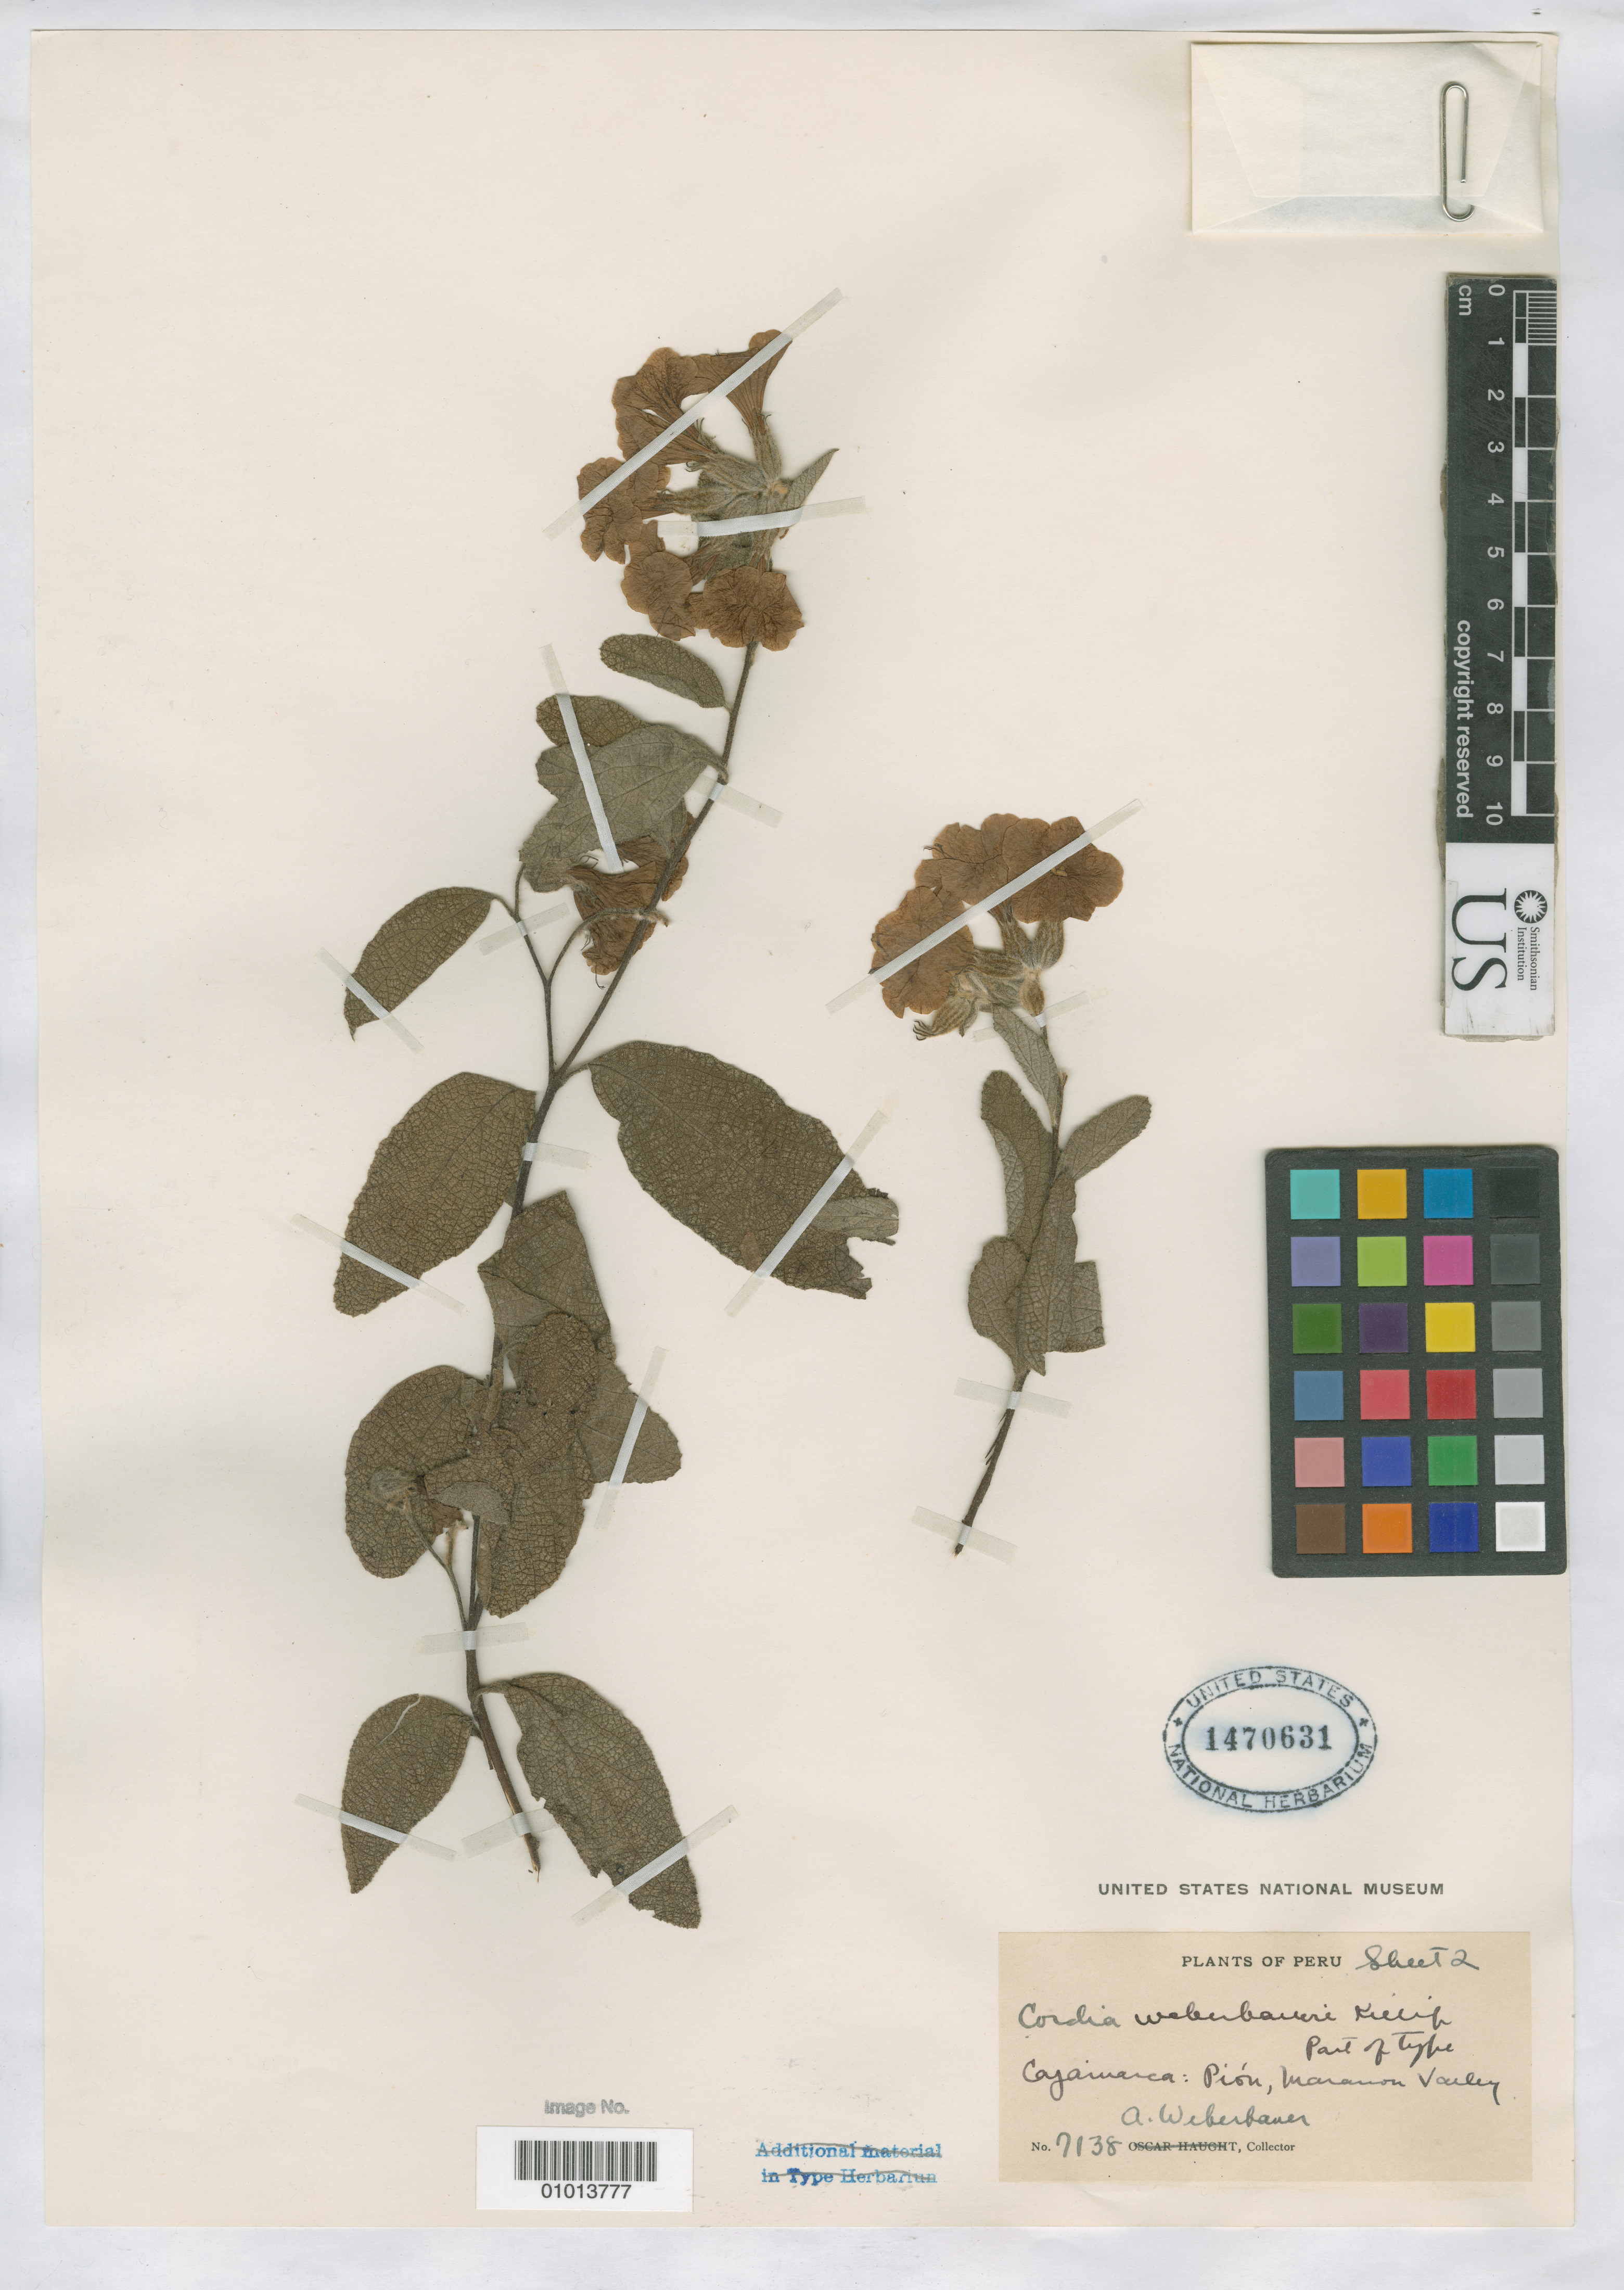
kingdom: Plantae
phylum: Tracheophyta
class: Magnoliopsida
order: Boraginales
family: Cordiaceae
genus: Cordia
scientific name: Cordia varronifolia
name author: I.M. Johnst.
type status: Isotype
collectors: A. Weberbauer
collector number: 7138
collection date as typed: Jun 1915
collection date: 1915-06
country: Peru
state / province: Cajamarca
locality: Valley of the Marañon near Pión (Dep. Cajamarca, Prov. Cutervo).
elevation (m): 1300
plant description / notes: Annotated by Killip as "part of type" of "Cordia weberbaueri Killip" [ined. name, never published].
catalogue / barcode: US 1470631